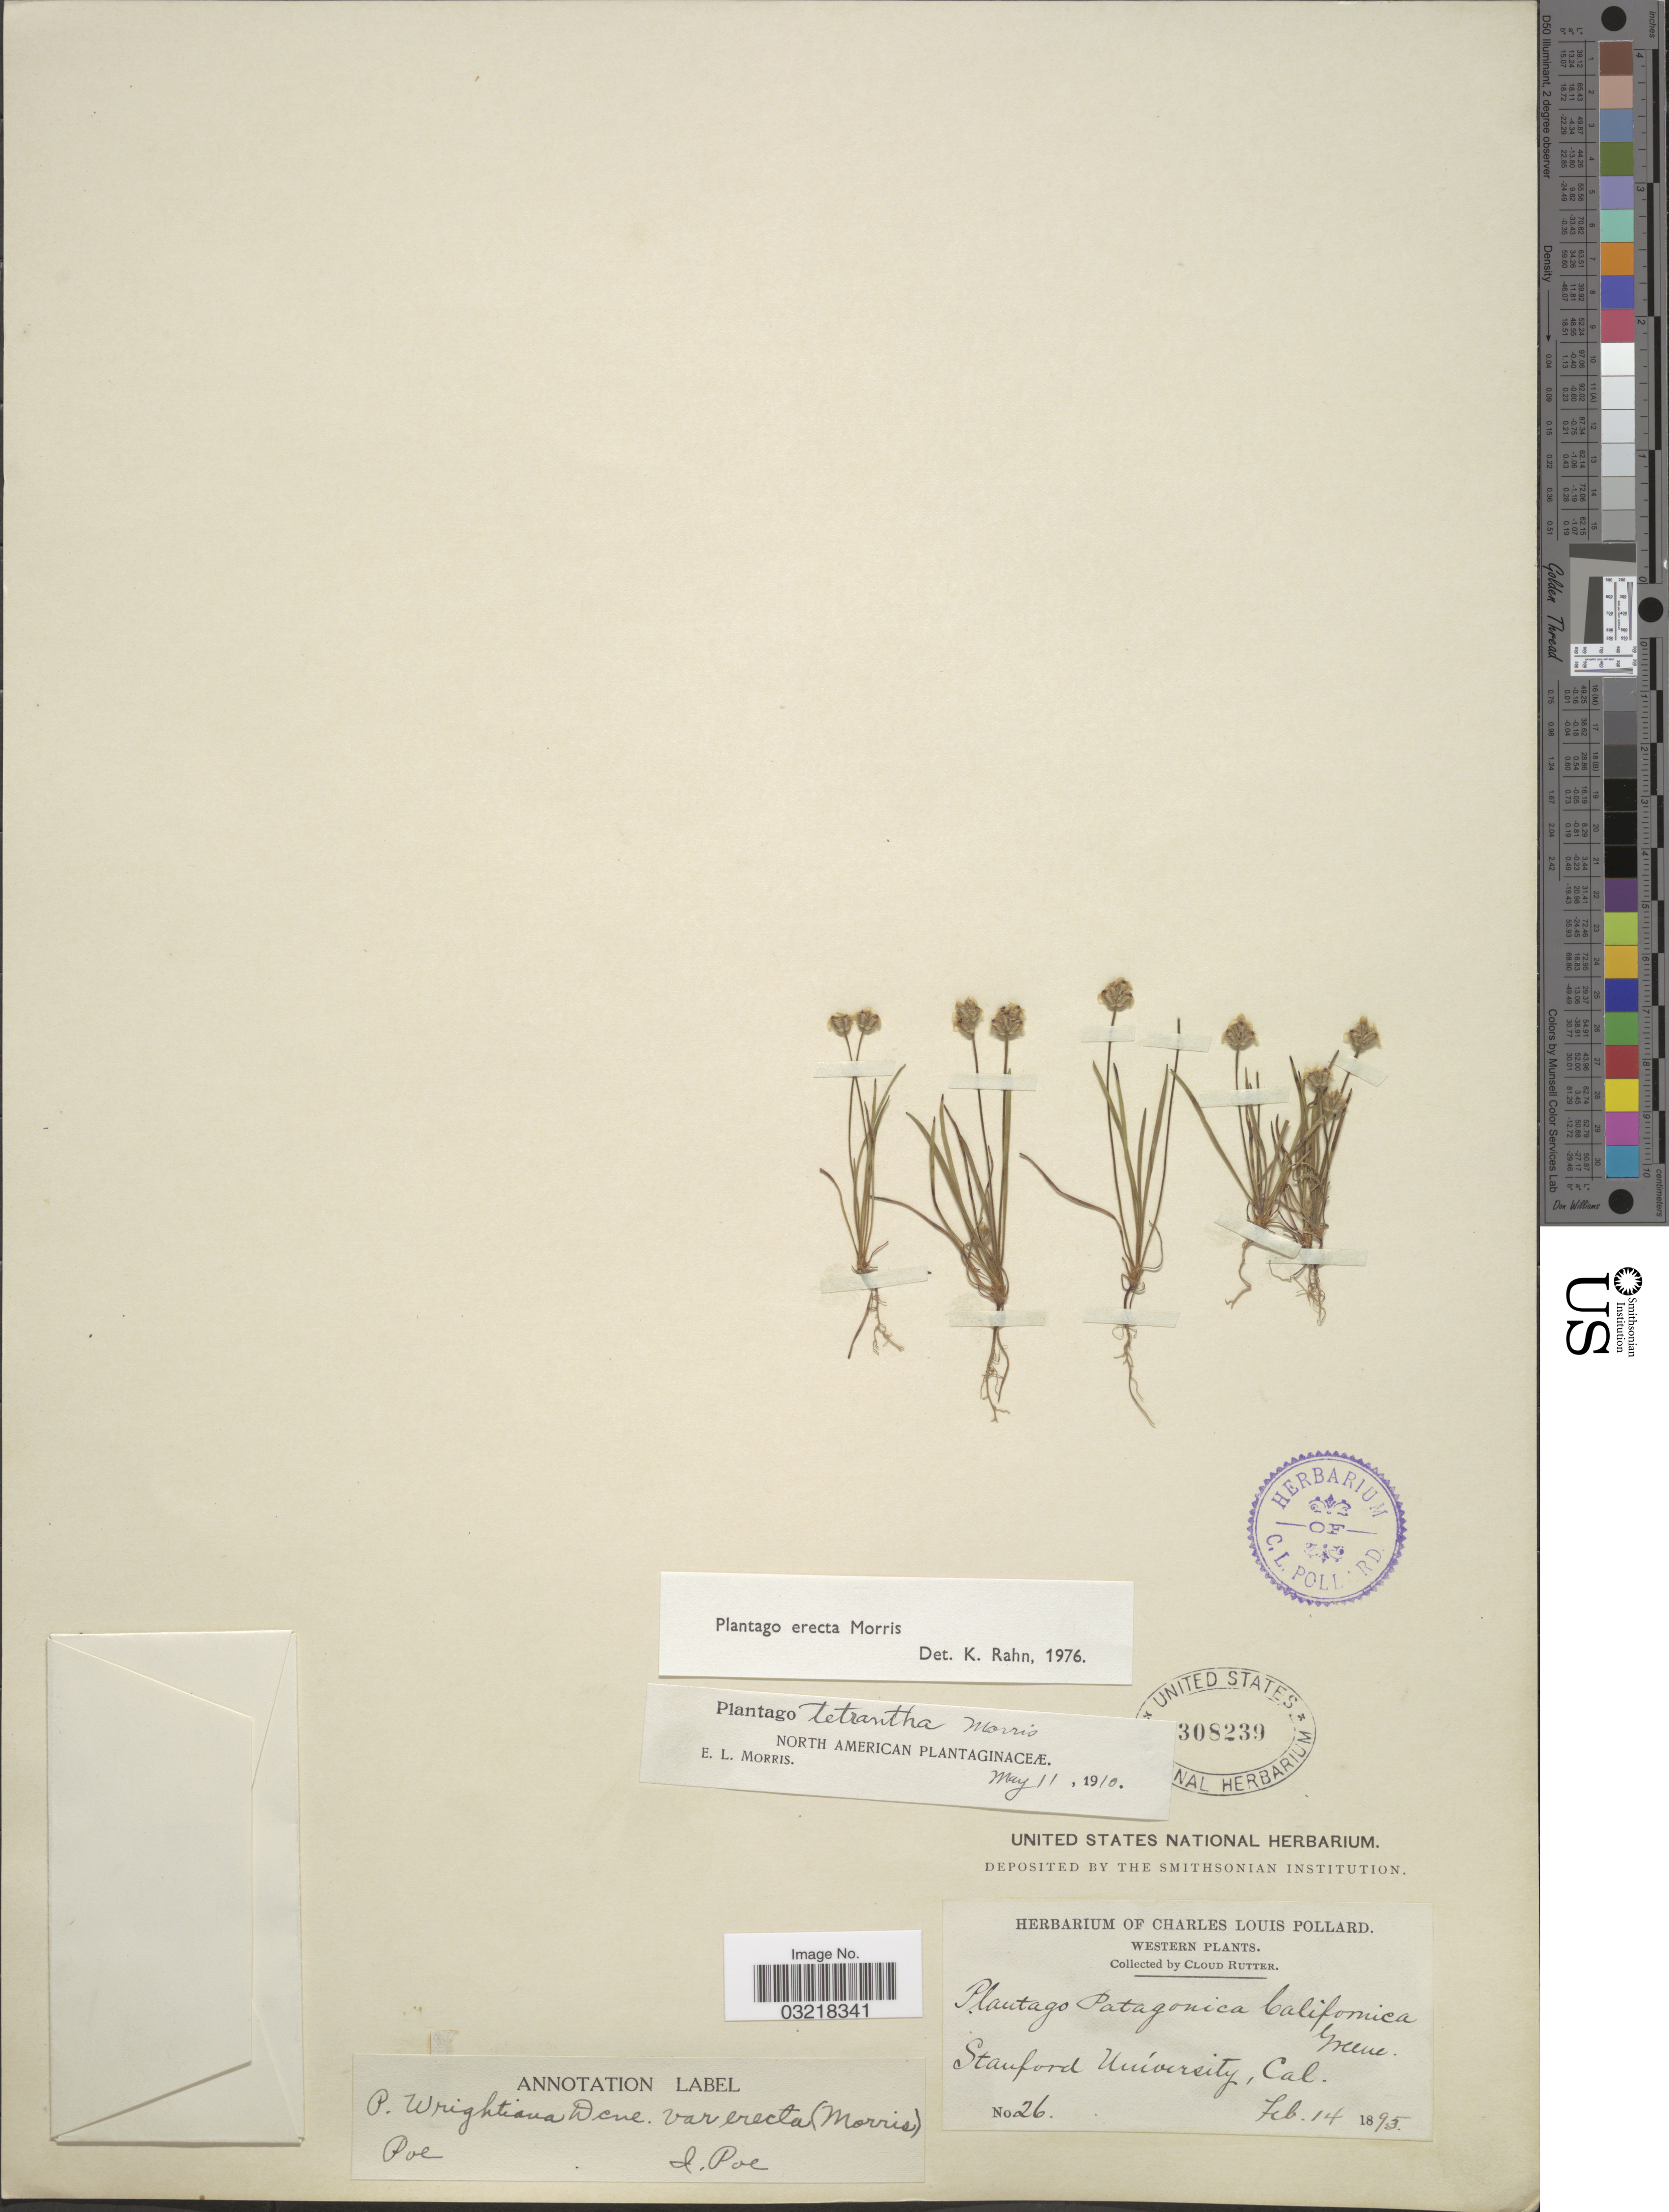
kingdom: Plantae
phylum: Tracheophyta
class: Magnoliopsida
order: Lamiales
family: Plantaginaceae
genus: Plantago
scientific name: Plantago erecta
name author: Morris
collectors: C. Rutter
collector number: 26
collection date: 1895-02-14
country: United States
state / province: California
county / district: Santa Clara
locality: Western. Stanford University.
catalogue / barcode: US 308239